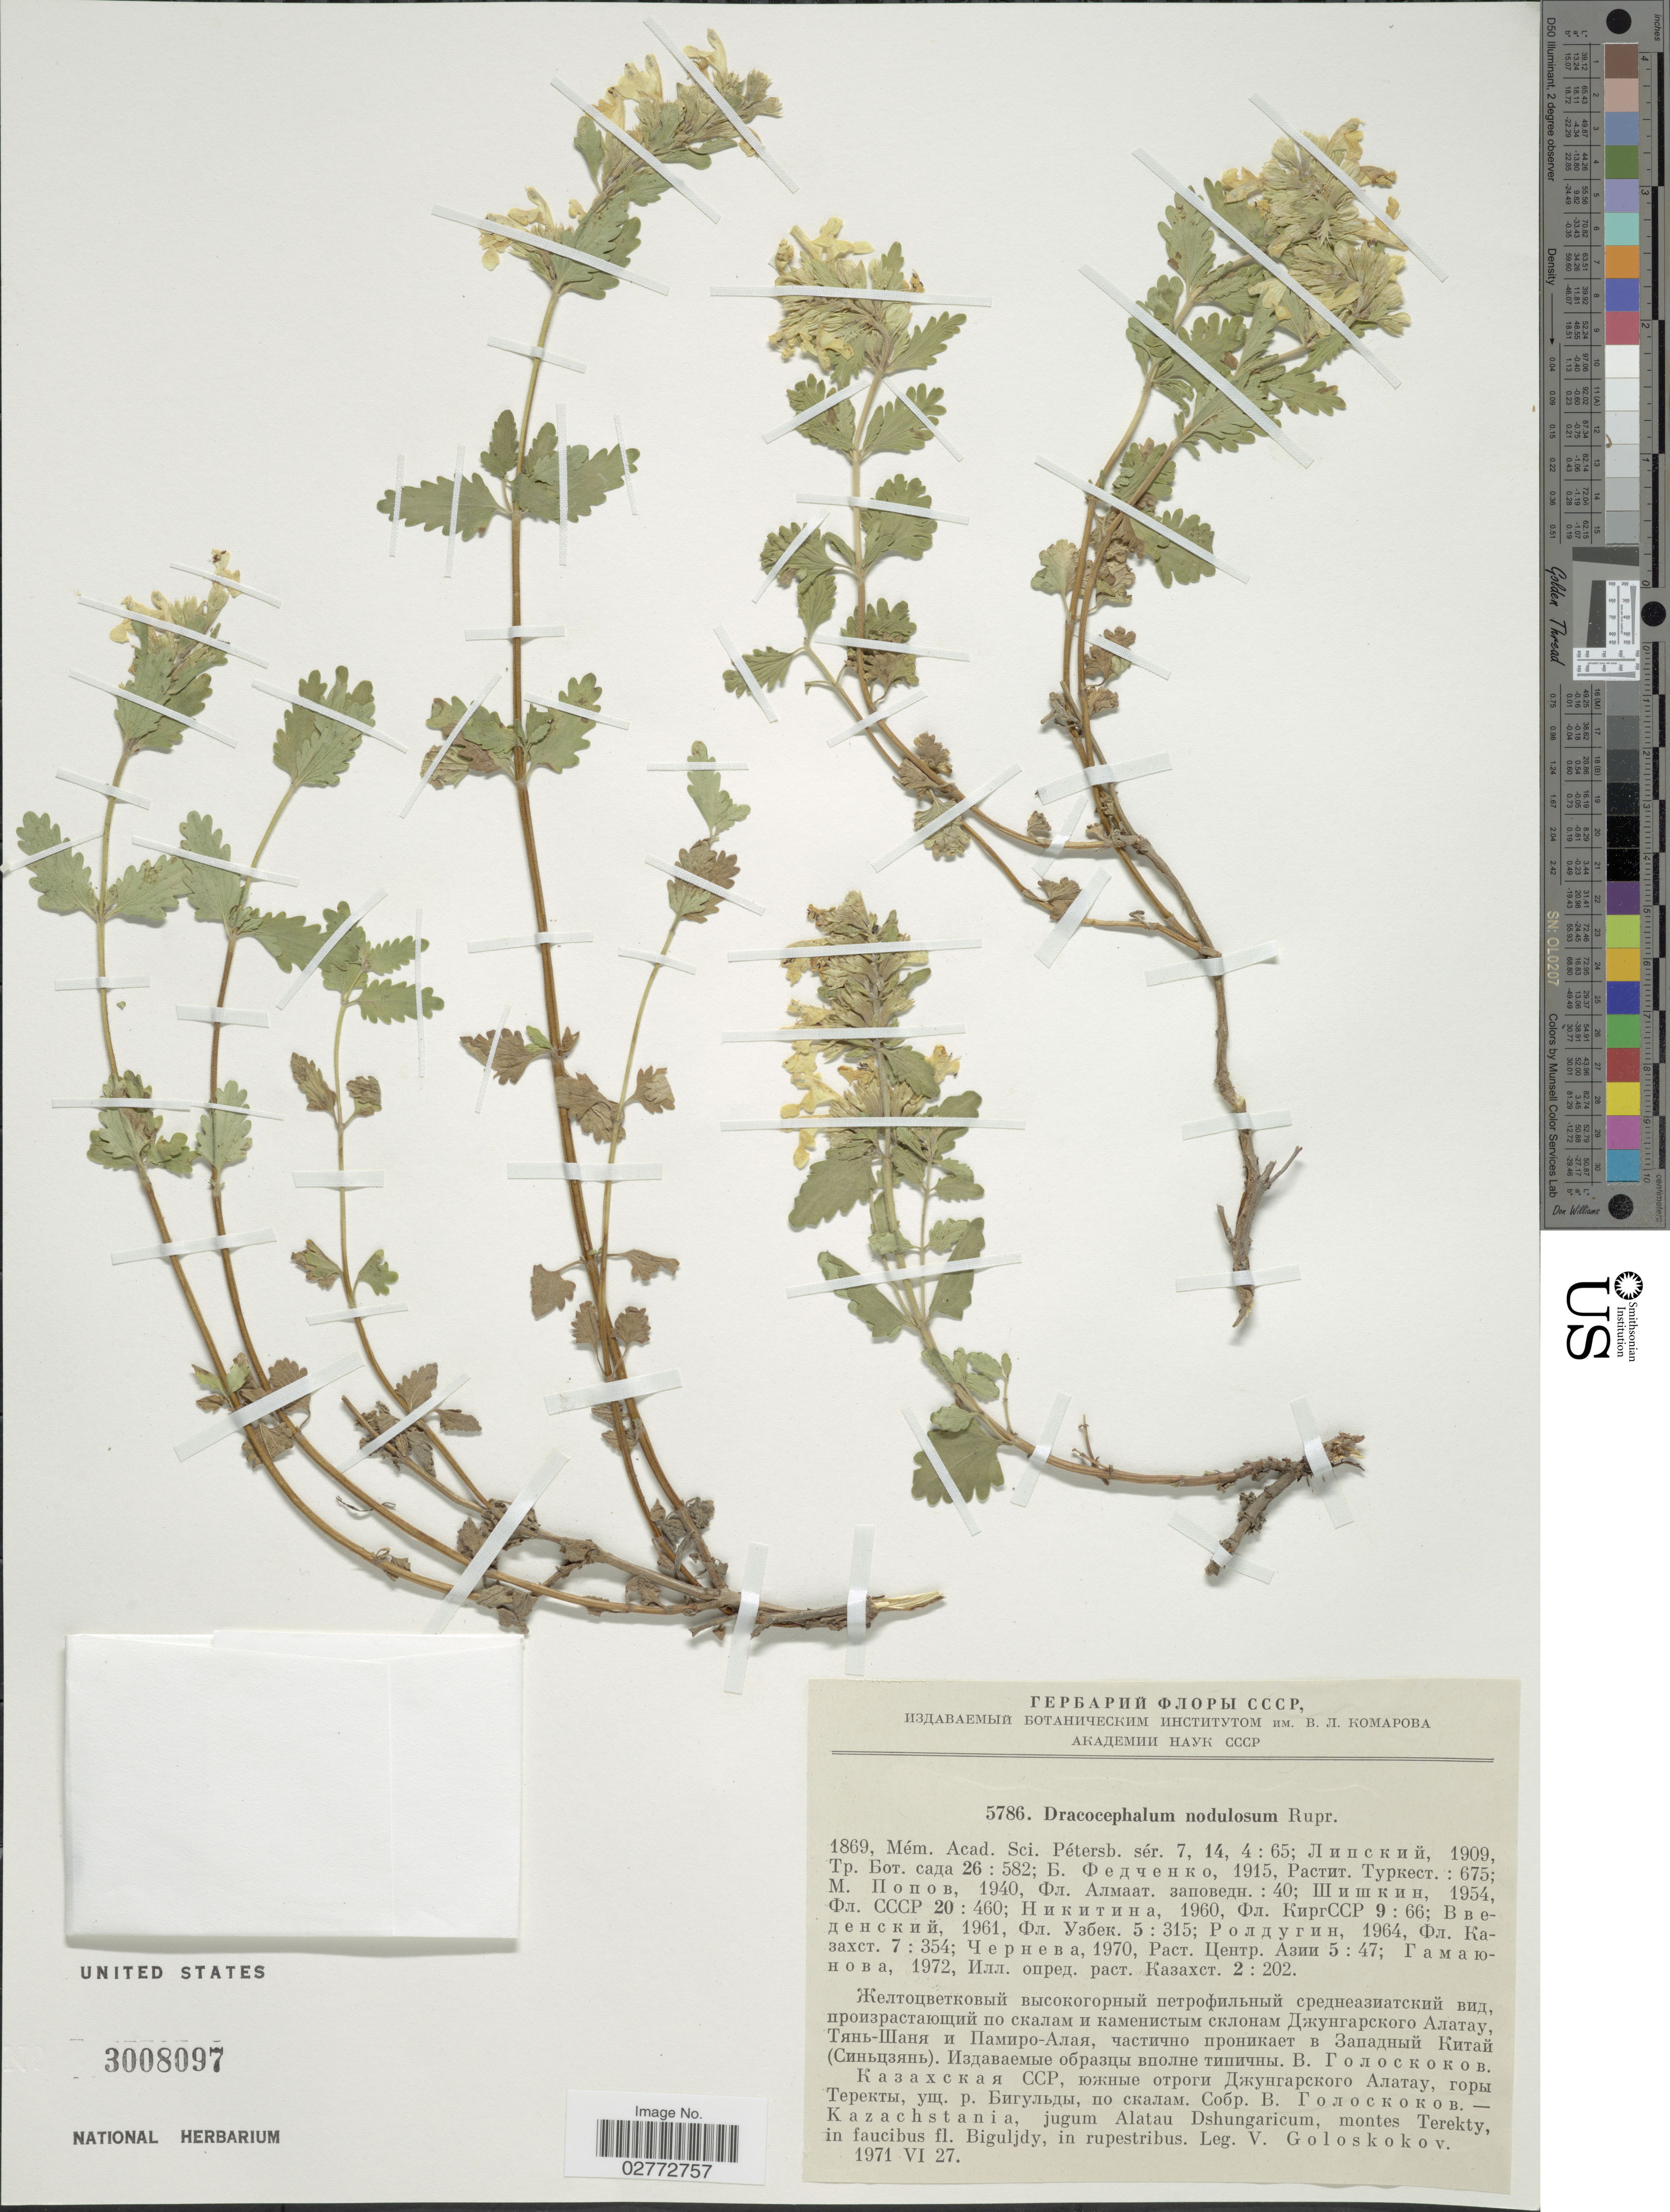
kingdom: Plantae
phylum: Tracheophyta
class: Magnoliopsida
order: Lamiales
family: Lamiaceae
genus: Dracocephalum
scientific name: Dracocephalum nodulosum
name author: Rupr.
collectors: V. P. Goloskokov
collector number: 5786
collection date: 1971-06-27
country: Kazakhstan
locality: Kazachstania, jugum Alatau Dshungaricum, montes Terekty, in faucibus fl. Biguljdy, in rupestribus.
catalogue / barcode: US 3008097